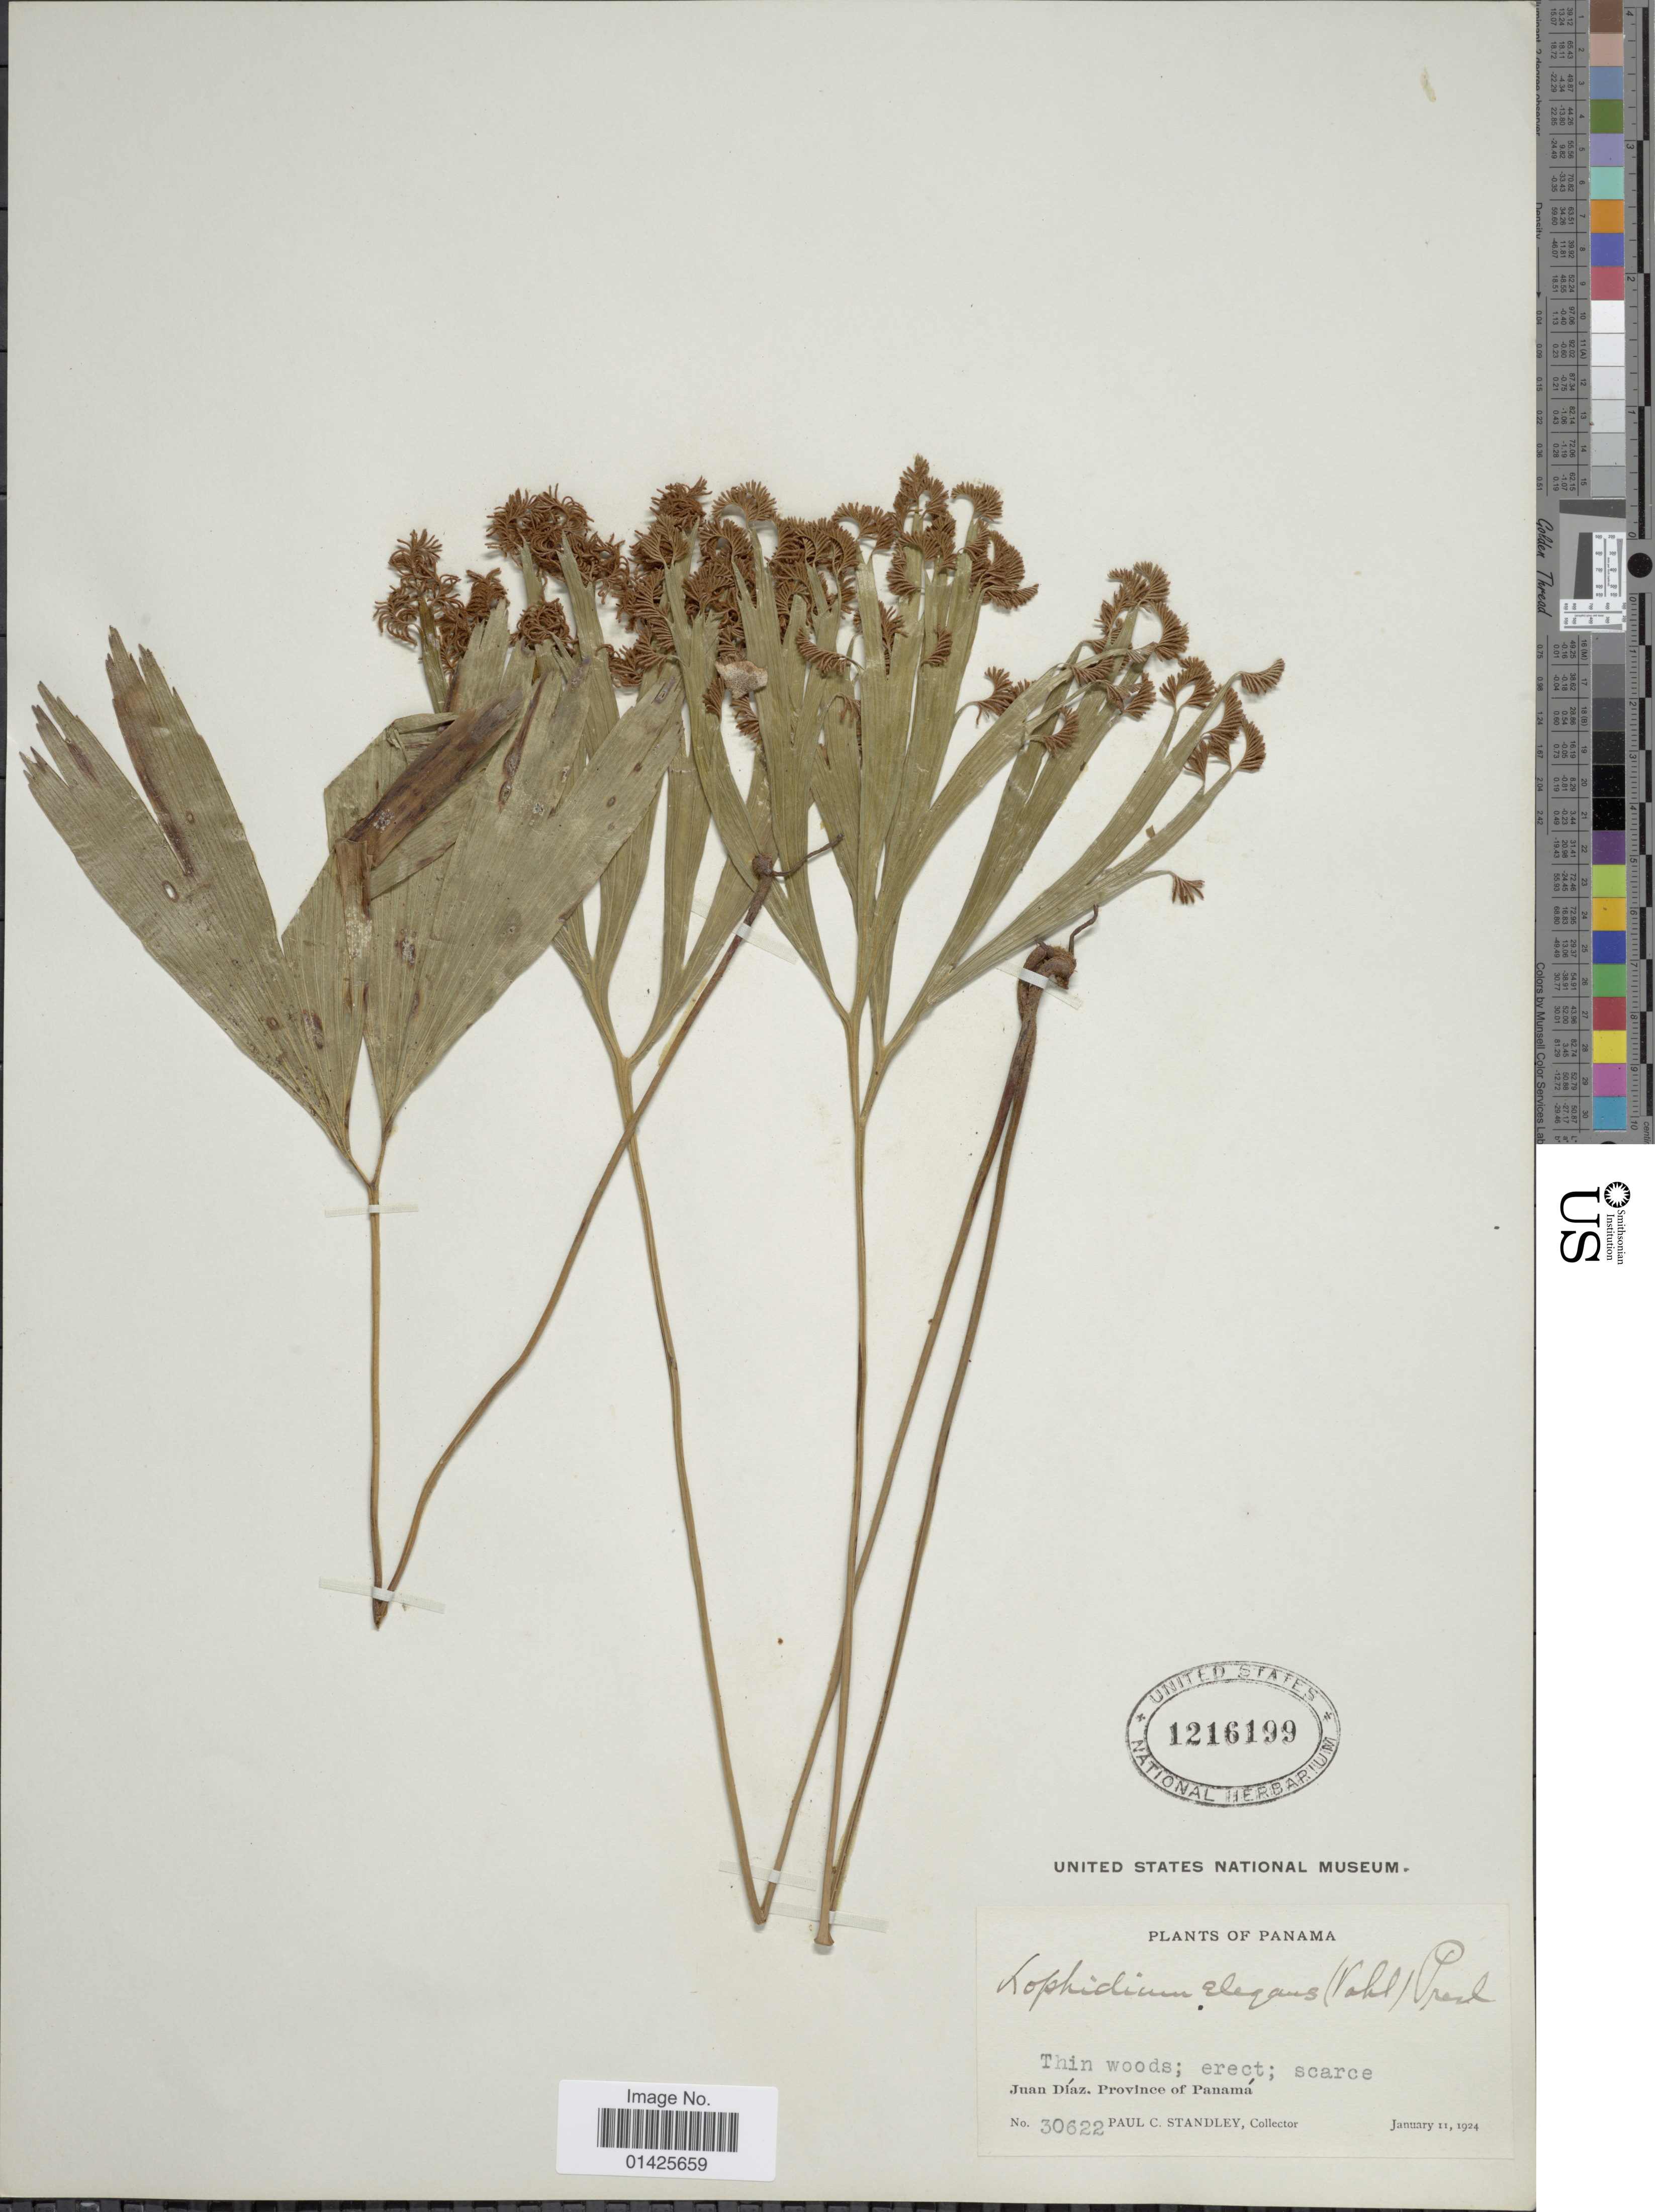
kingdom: Plantae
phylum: Tracheophyta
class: Polypodiopsida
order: Schizaeales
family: Schizaeaceae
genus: Schizaea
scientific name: Schizaea elegans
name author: (Vahl) Sw.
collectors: P. C. Standley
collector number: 30622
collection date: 1924-01-11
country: Panama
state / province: Panamá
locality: Juan Diáz., Province of Panamá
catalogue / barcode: US 1216199